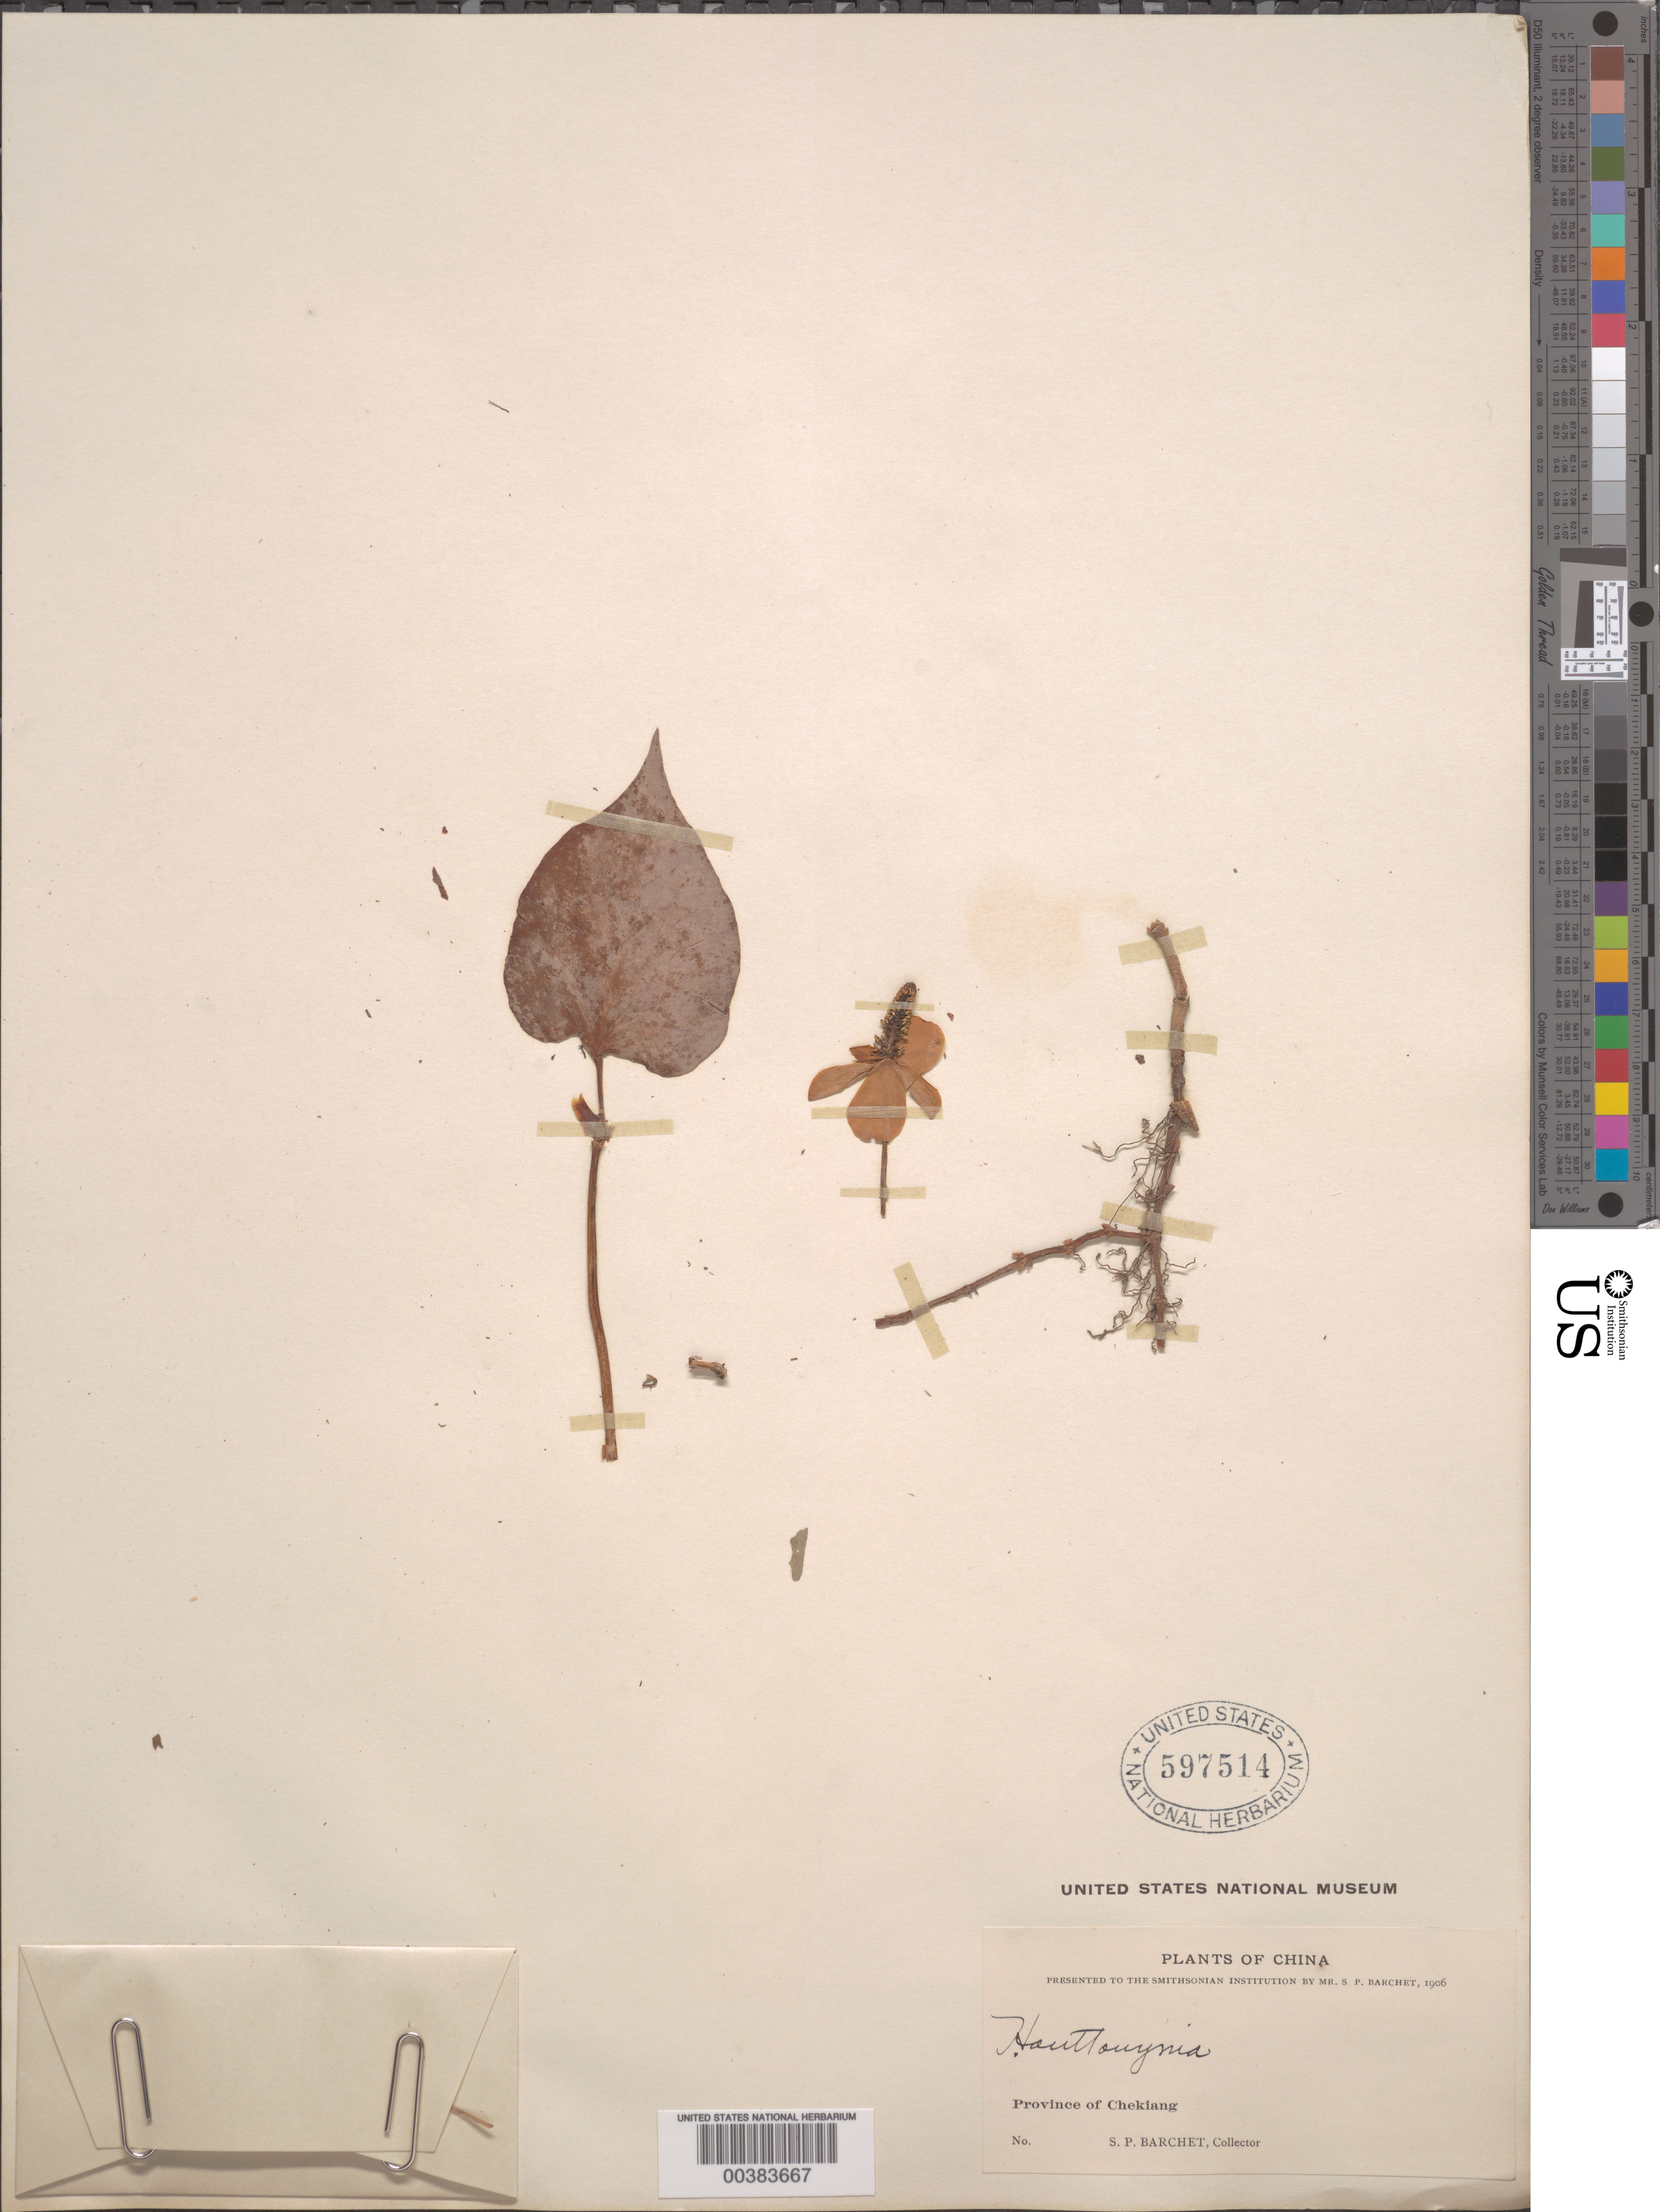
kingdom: Plantae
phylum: Tracheophyta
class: Magnoliopsida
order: Piperales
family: Saururaceae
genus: Houttuynia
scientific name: Houttuynia cordata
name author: Thunb.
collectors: S. P. Barchet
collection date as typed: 1906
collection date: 1906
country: China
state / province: Zhejiang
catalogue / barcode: US 597514